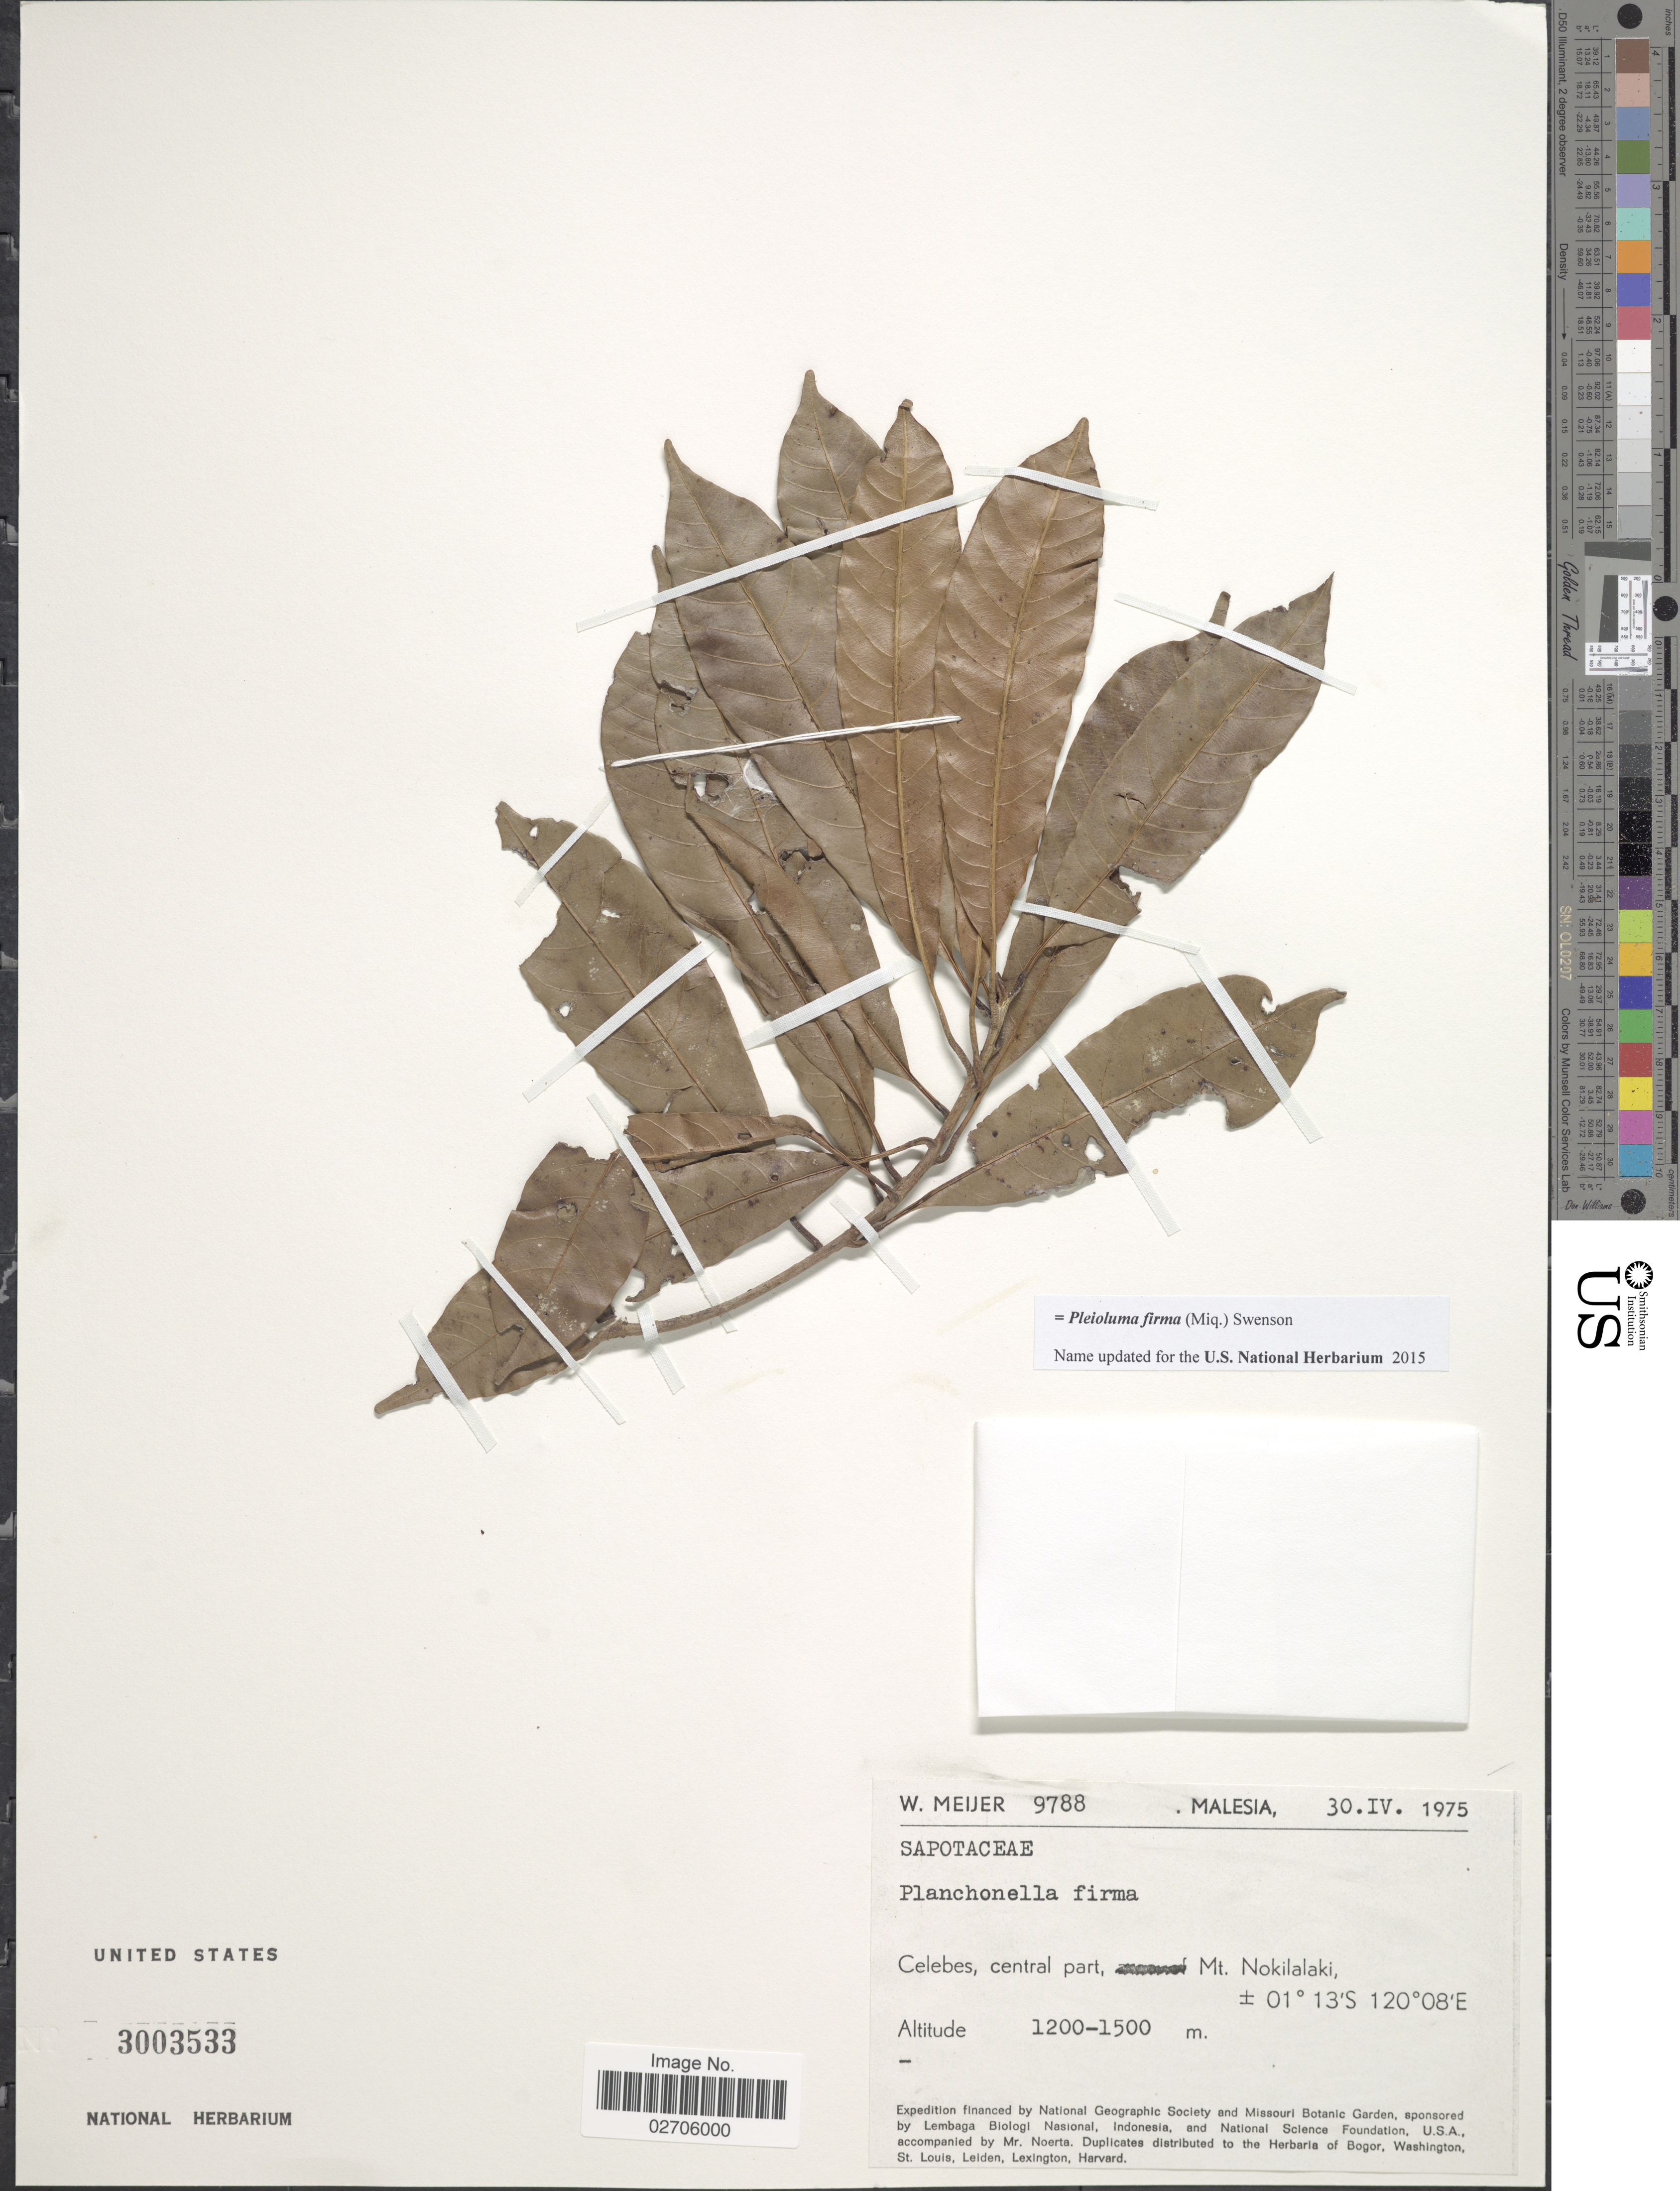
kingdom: Plantae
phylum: Tracheophyta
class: Magnoliopsida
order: Ericales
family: Sapotaceae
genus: Pleioluma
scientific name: Pleioluma firma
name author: (Miq.) Swenson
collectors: W. Meijer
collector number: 9788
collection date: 1975-04-30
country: Malaysia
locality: Celebes, central part, Mt. Nokilalaki.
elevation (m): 1200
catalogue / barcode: US 3003533